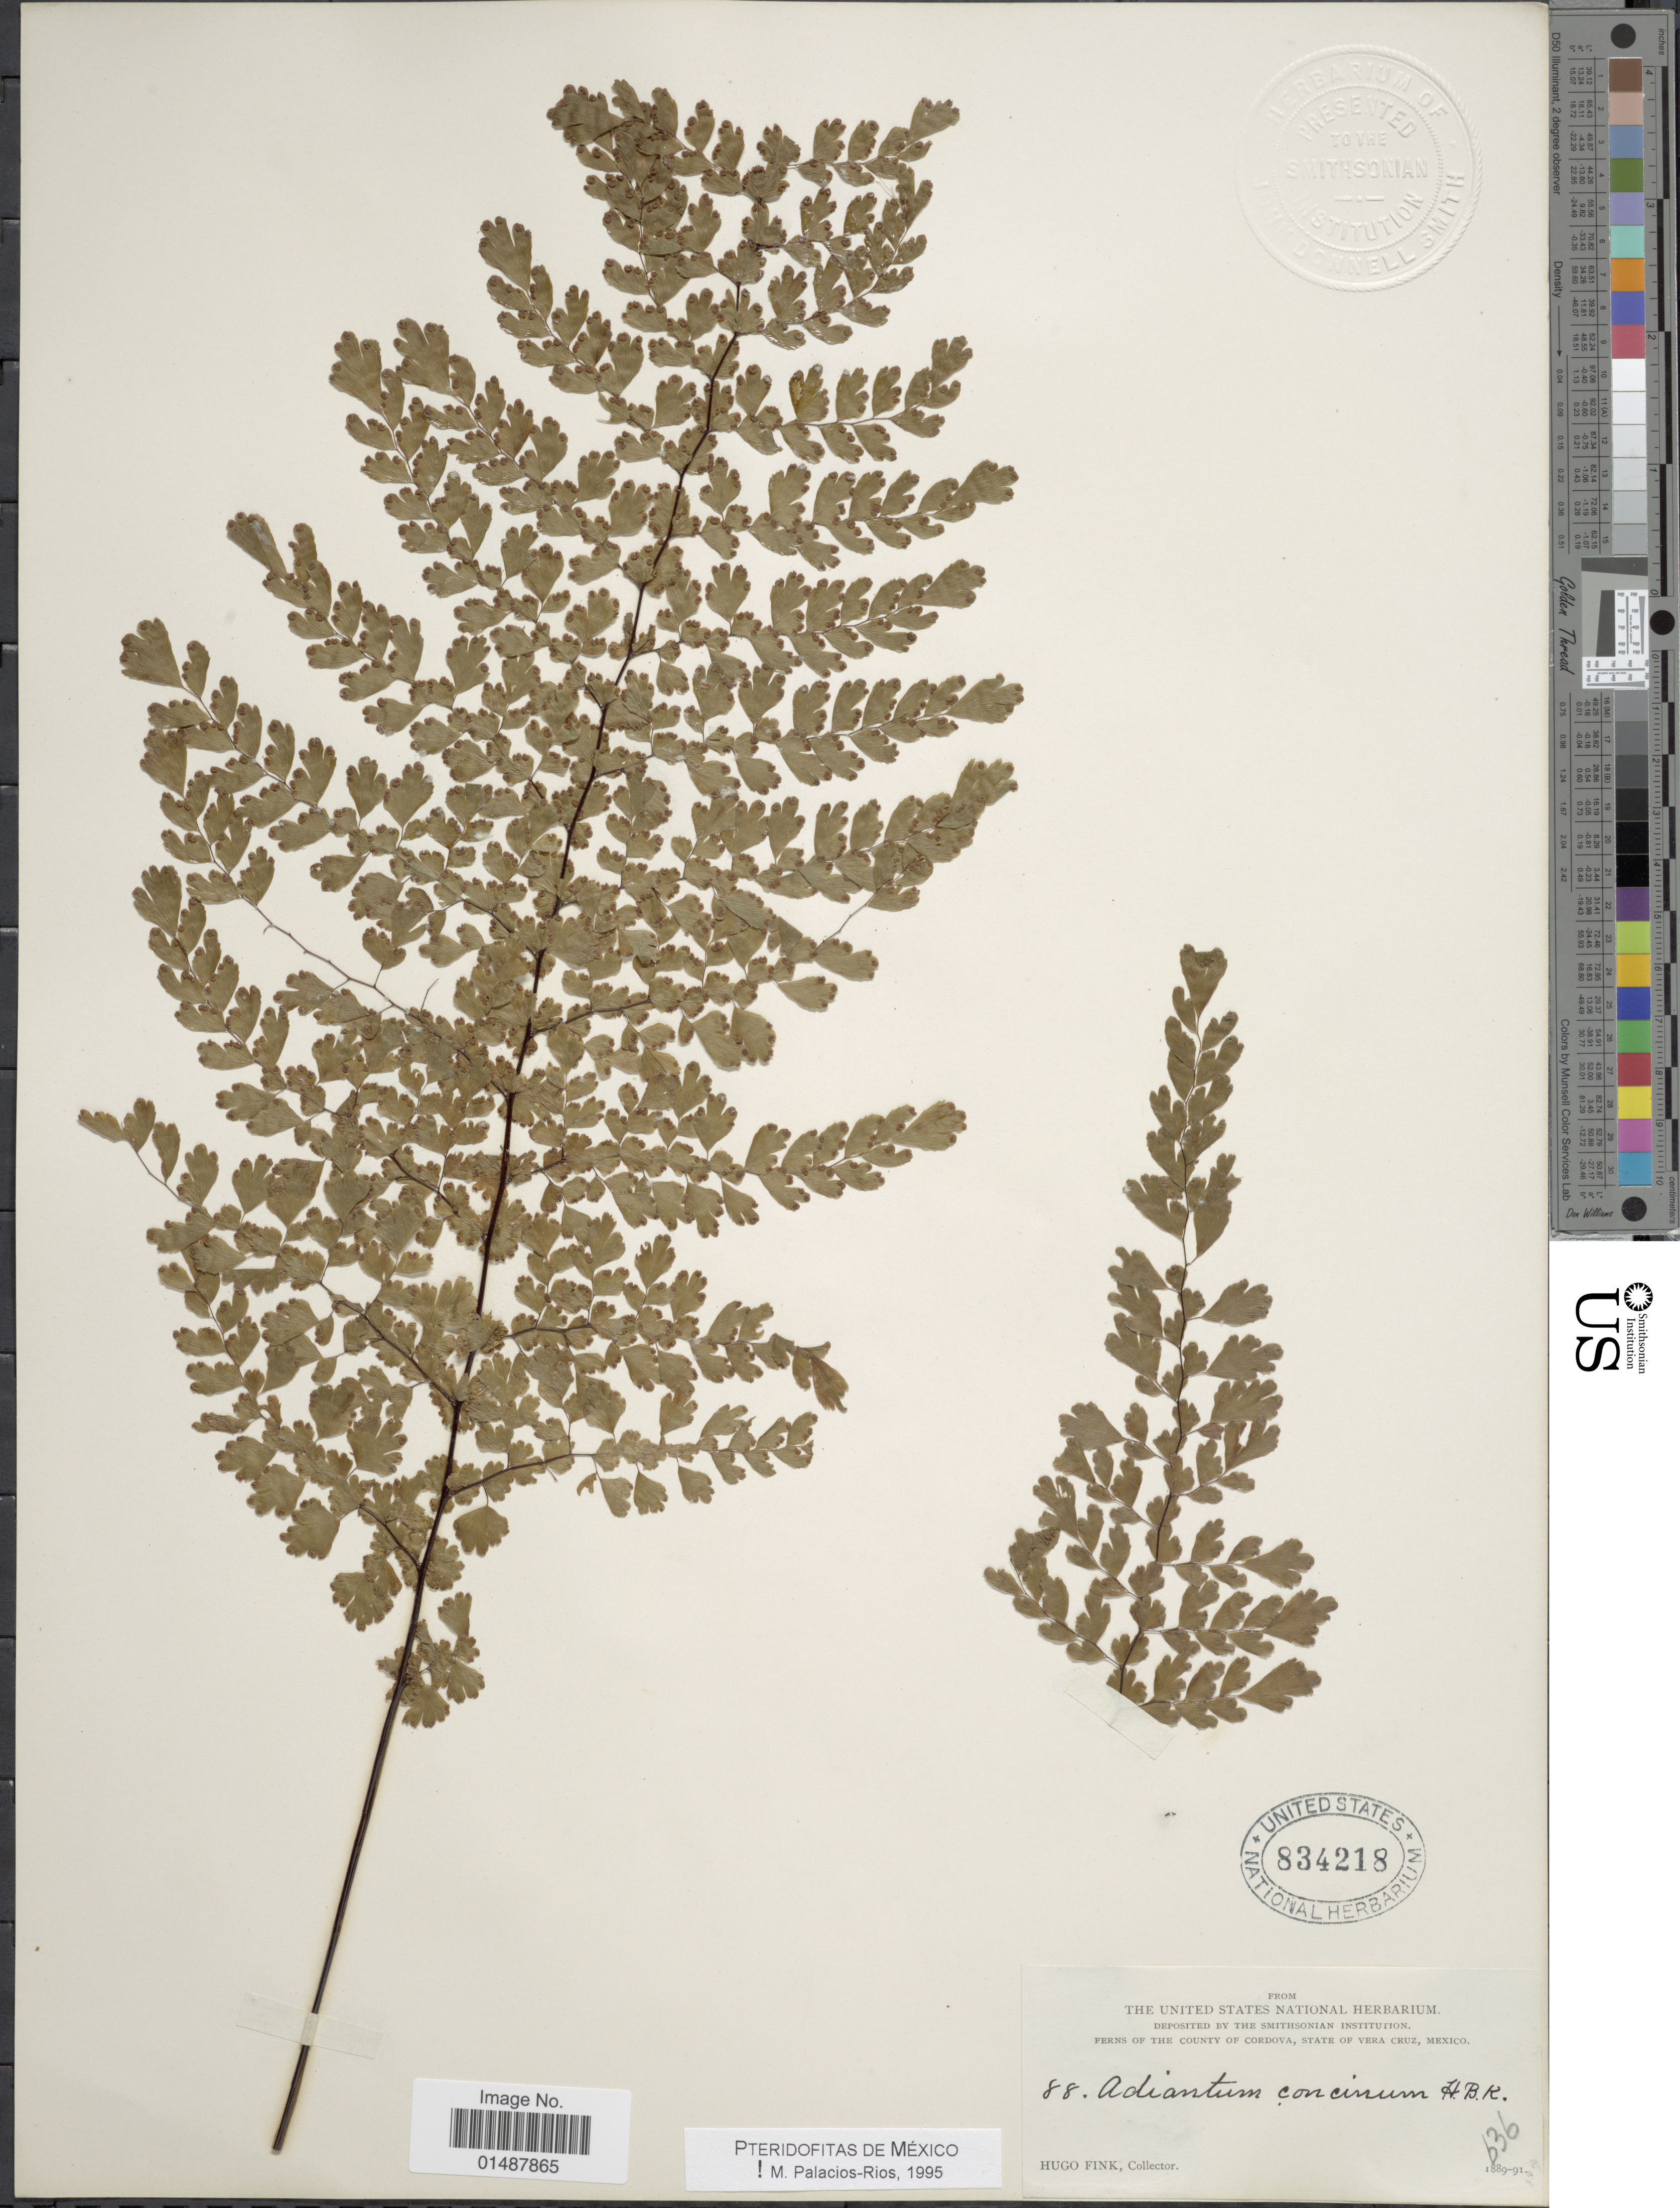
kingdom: Plantae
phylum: Tracheophyta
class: Polypodiopsida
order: Polypodiales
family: Pteridaceae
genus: Adiantum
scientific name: Adiantum concinnum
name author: Humb. & Bonpl. ex Willd.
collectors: H. Fink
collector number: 636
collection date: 1889/1891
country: Mexico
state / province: Veracruz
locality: Ferns of the country of Cordova, State of Vera Cruz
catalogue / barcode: US 834218